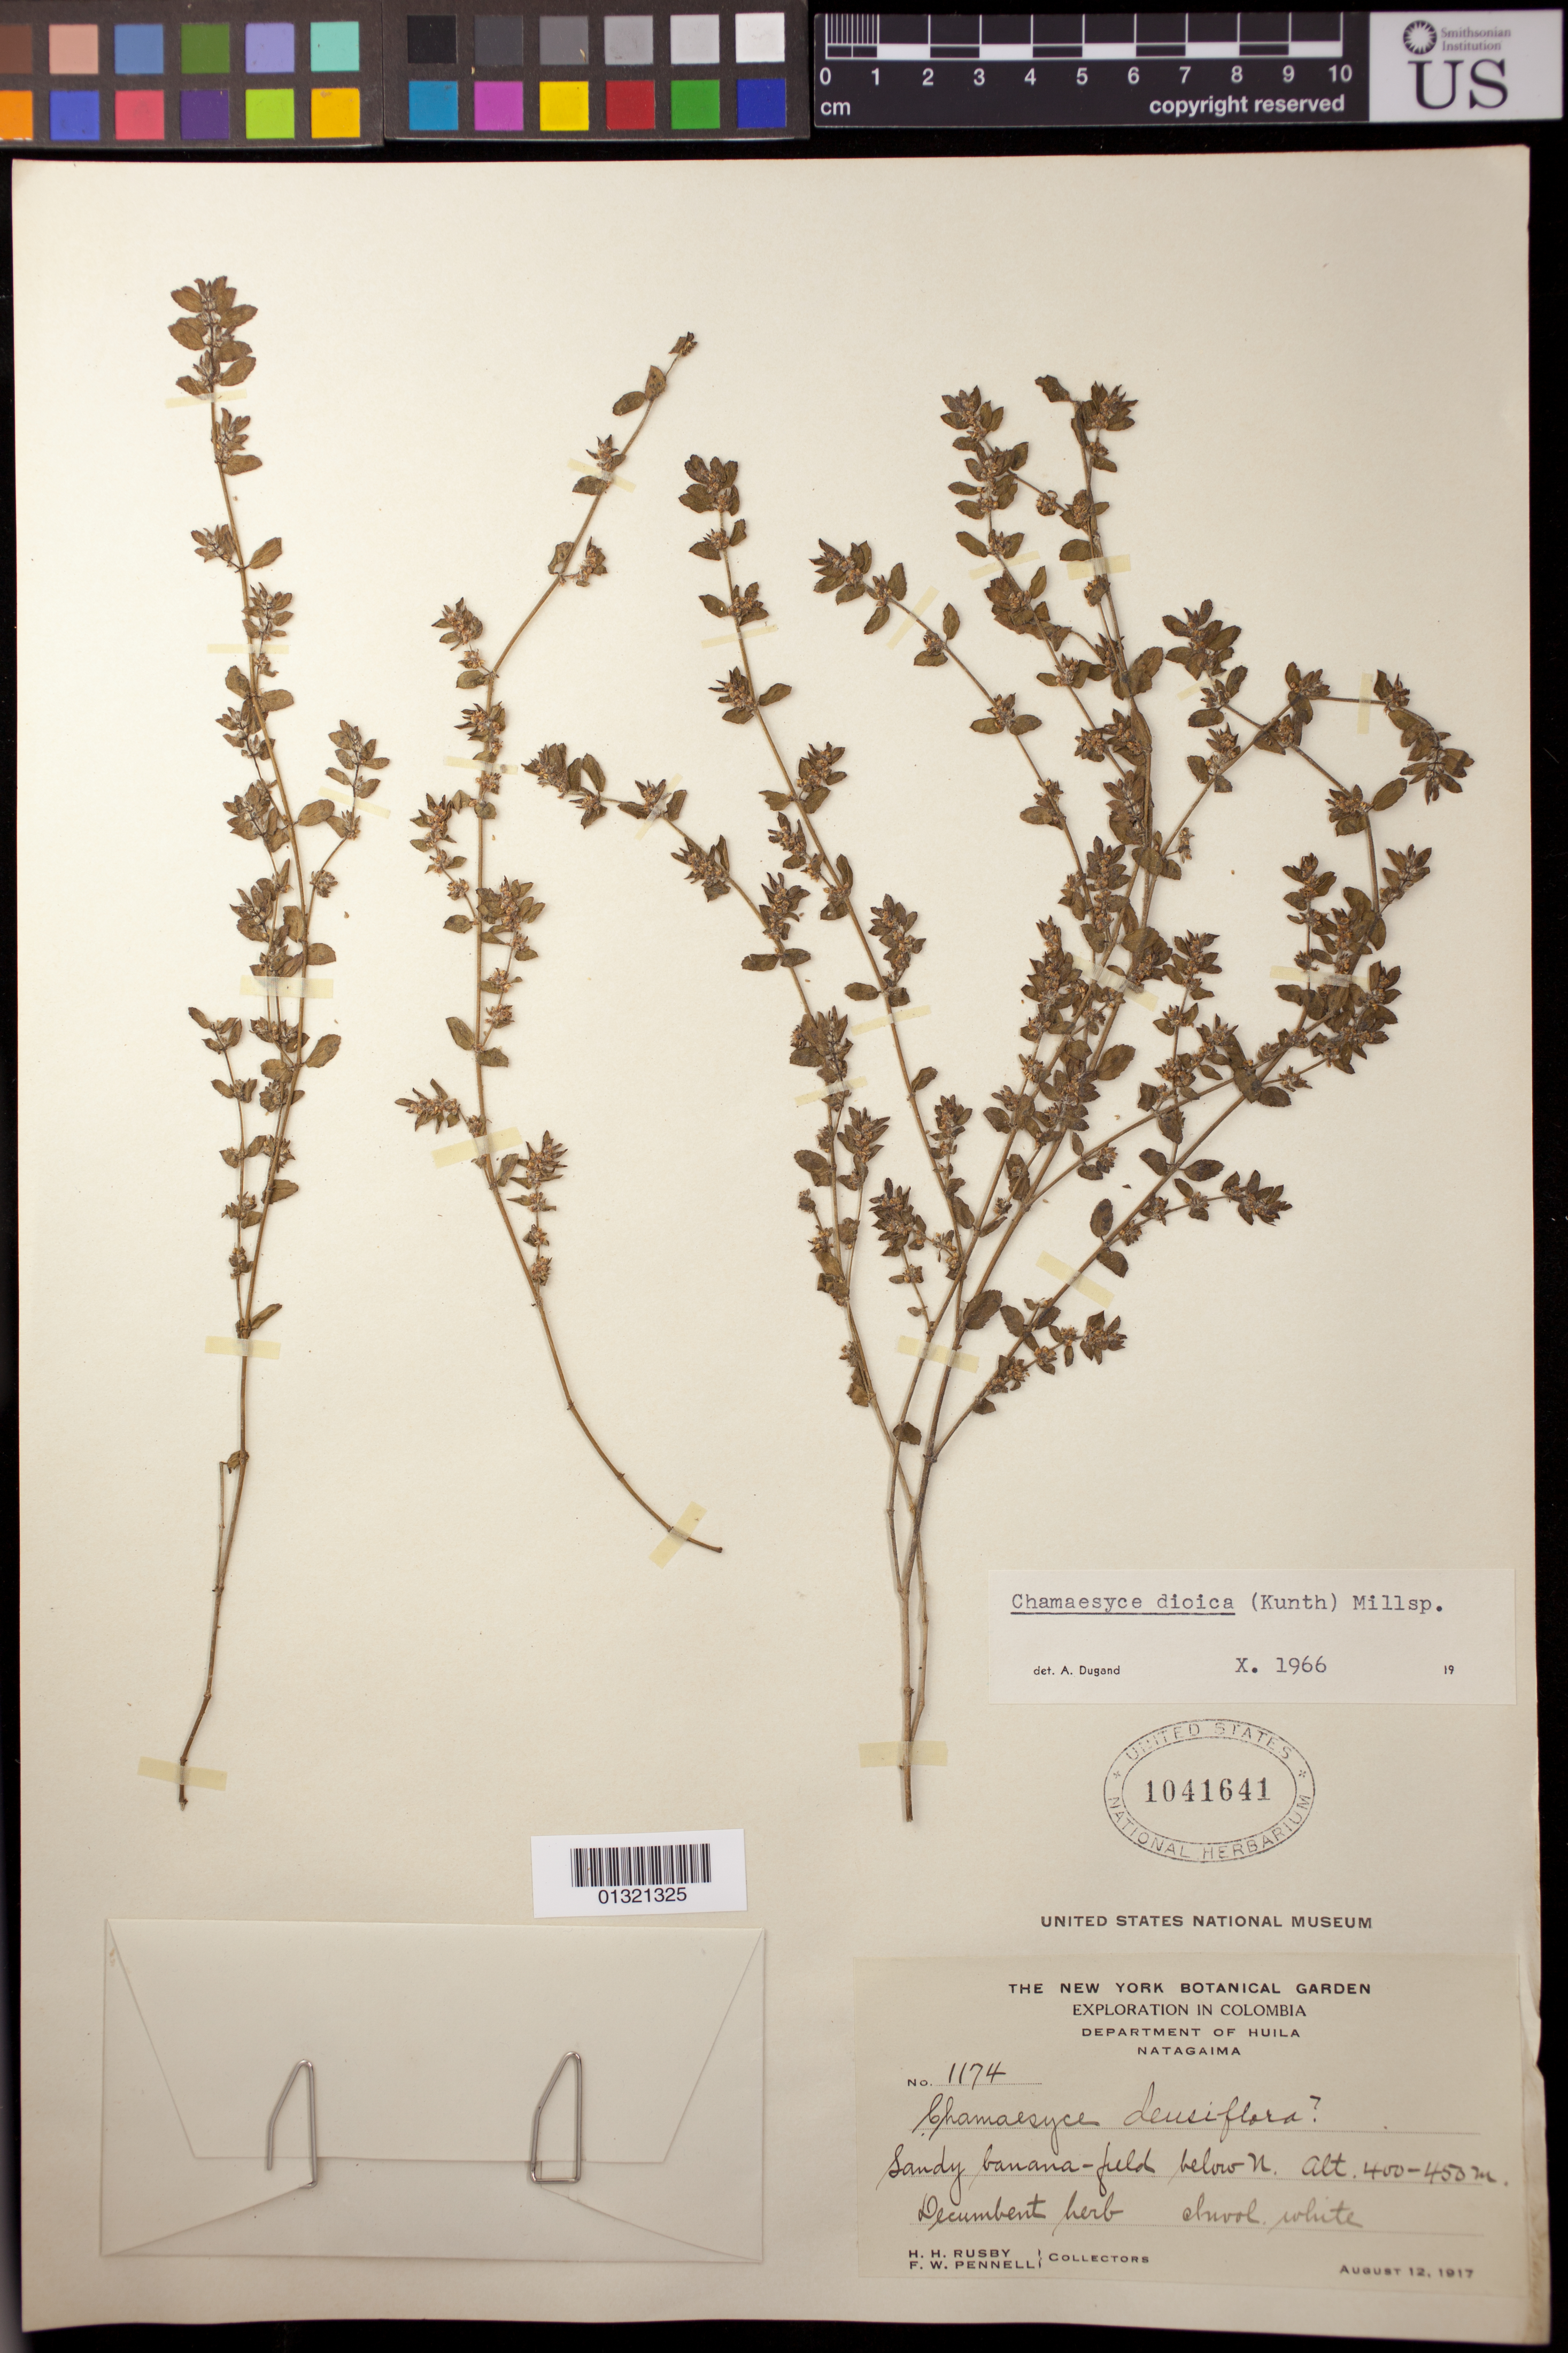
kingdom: Plantae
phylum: Tracheophyta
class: Magnoliopsida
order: Malpighiales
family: Euphorbiaceae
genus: Euphorbia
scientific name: Euphorbia dioeca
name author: Kunth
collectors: H. H. Rusby & F. W. Pennell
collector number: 1174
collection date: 1917-08-12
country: Colombia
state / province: Huila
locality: below N. [Natagaima] Natagaima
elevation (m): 400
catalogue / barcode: US 1041641